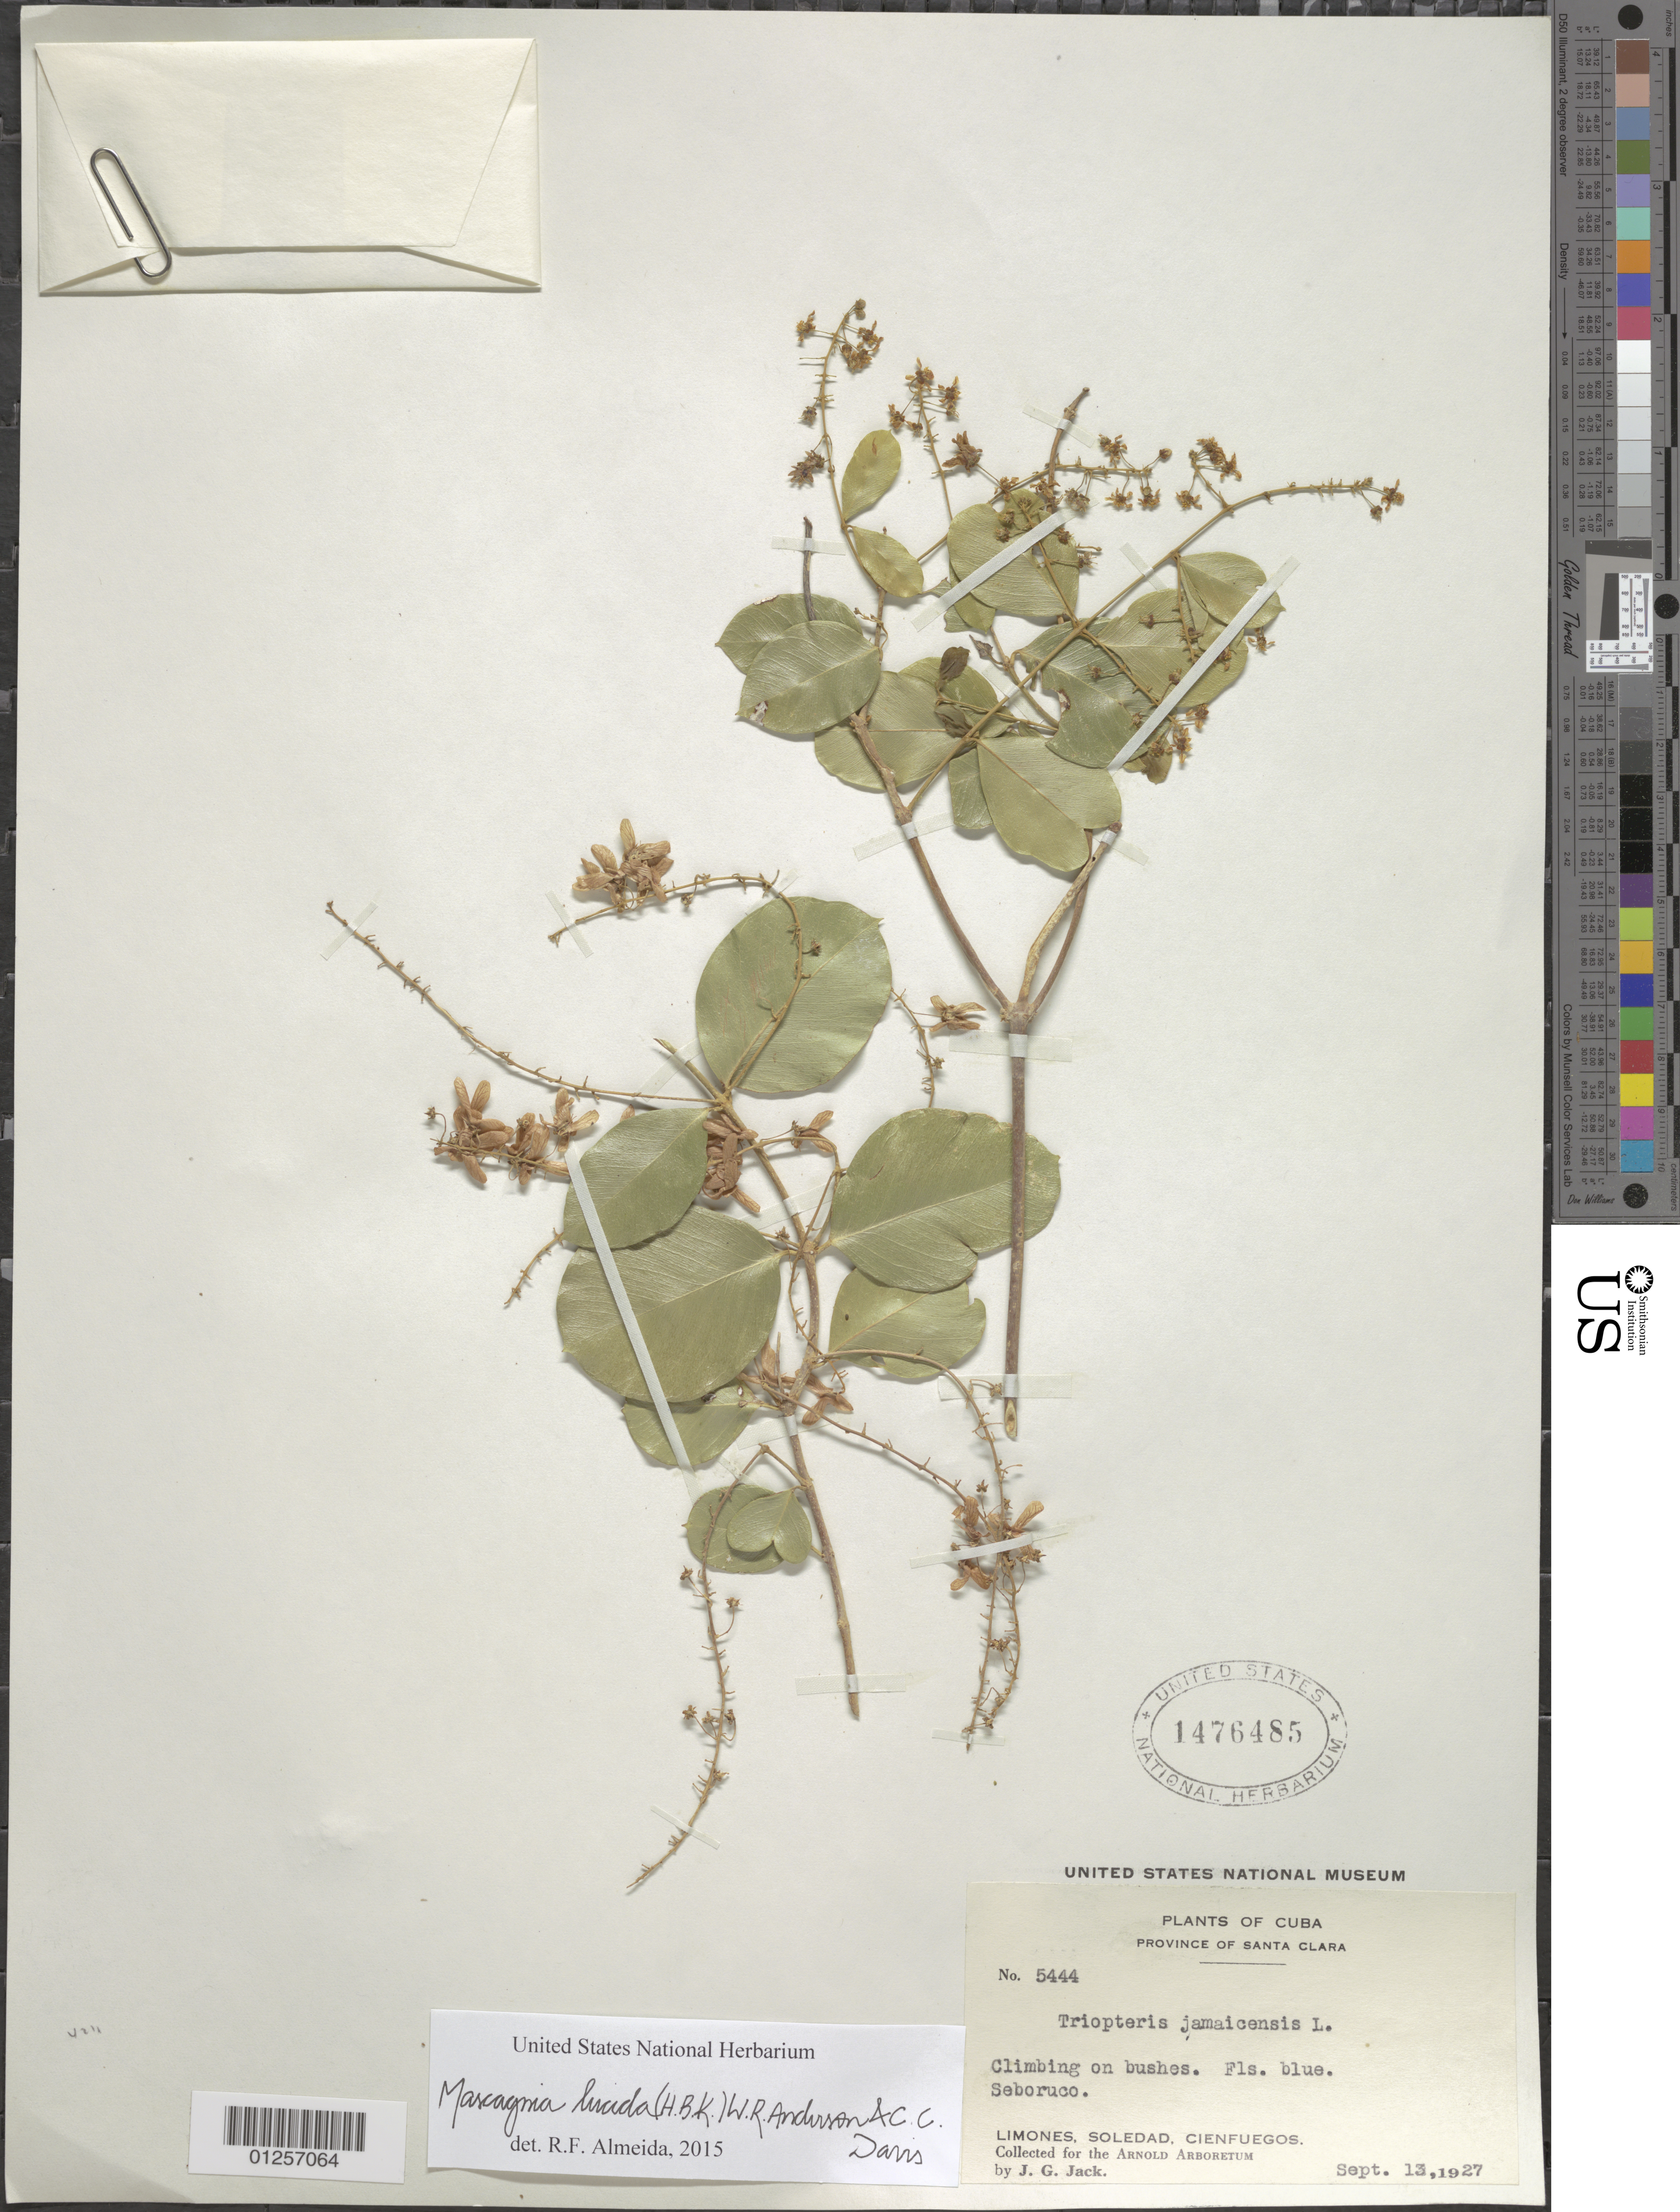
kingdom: Plantae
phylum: Tracheophyta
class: Magnoliopsida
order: Malpighiales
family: Malpighiaceae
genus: Mascagnia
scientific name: Mascagnia lucida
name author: (Kunth) W.R. Anderson & C. Davis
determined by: De Almeida, R. F., (HUEFS), Universidade Estadual de Feira de Santana (BRAZIL)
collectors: J. G. Jack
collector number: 5444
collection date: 1927-09-13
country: Cuba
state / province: Las Villas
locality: Santa Clara Province [Las Villas]. Limones, Soledad, Cienfuegos. Sebaruco.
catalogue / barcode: US 1476485